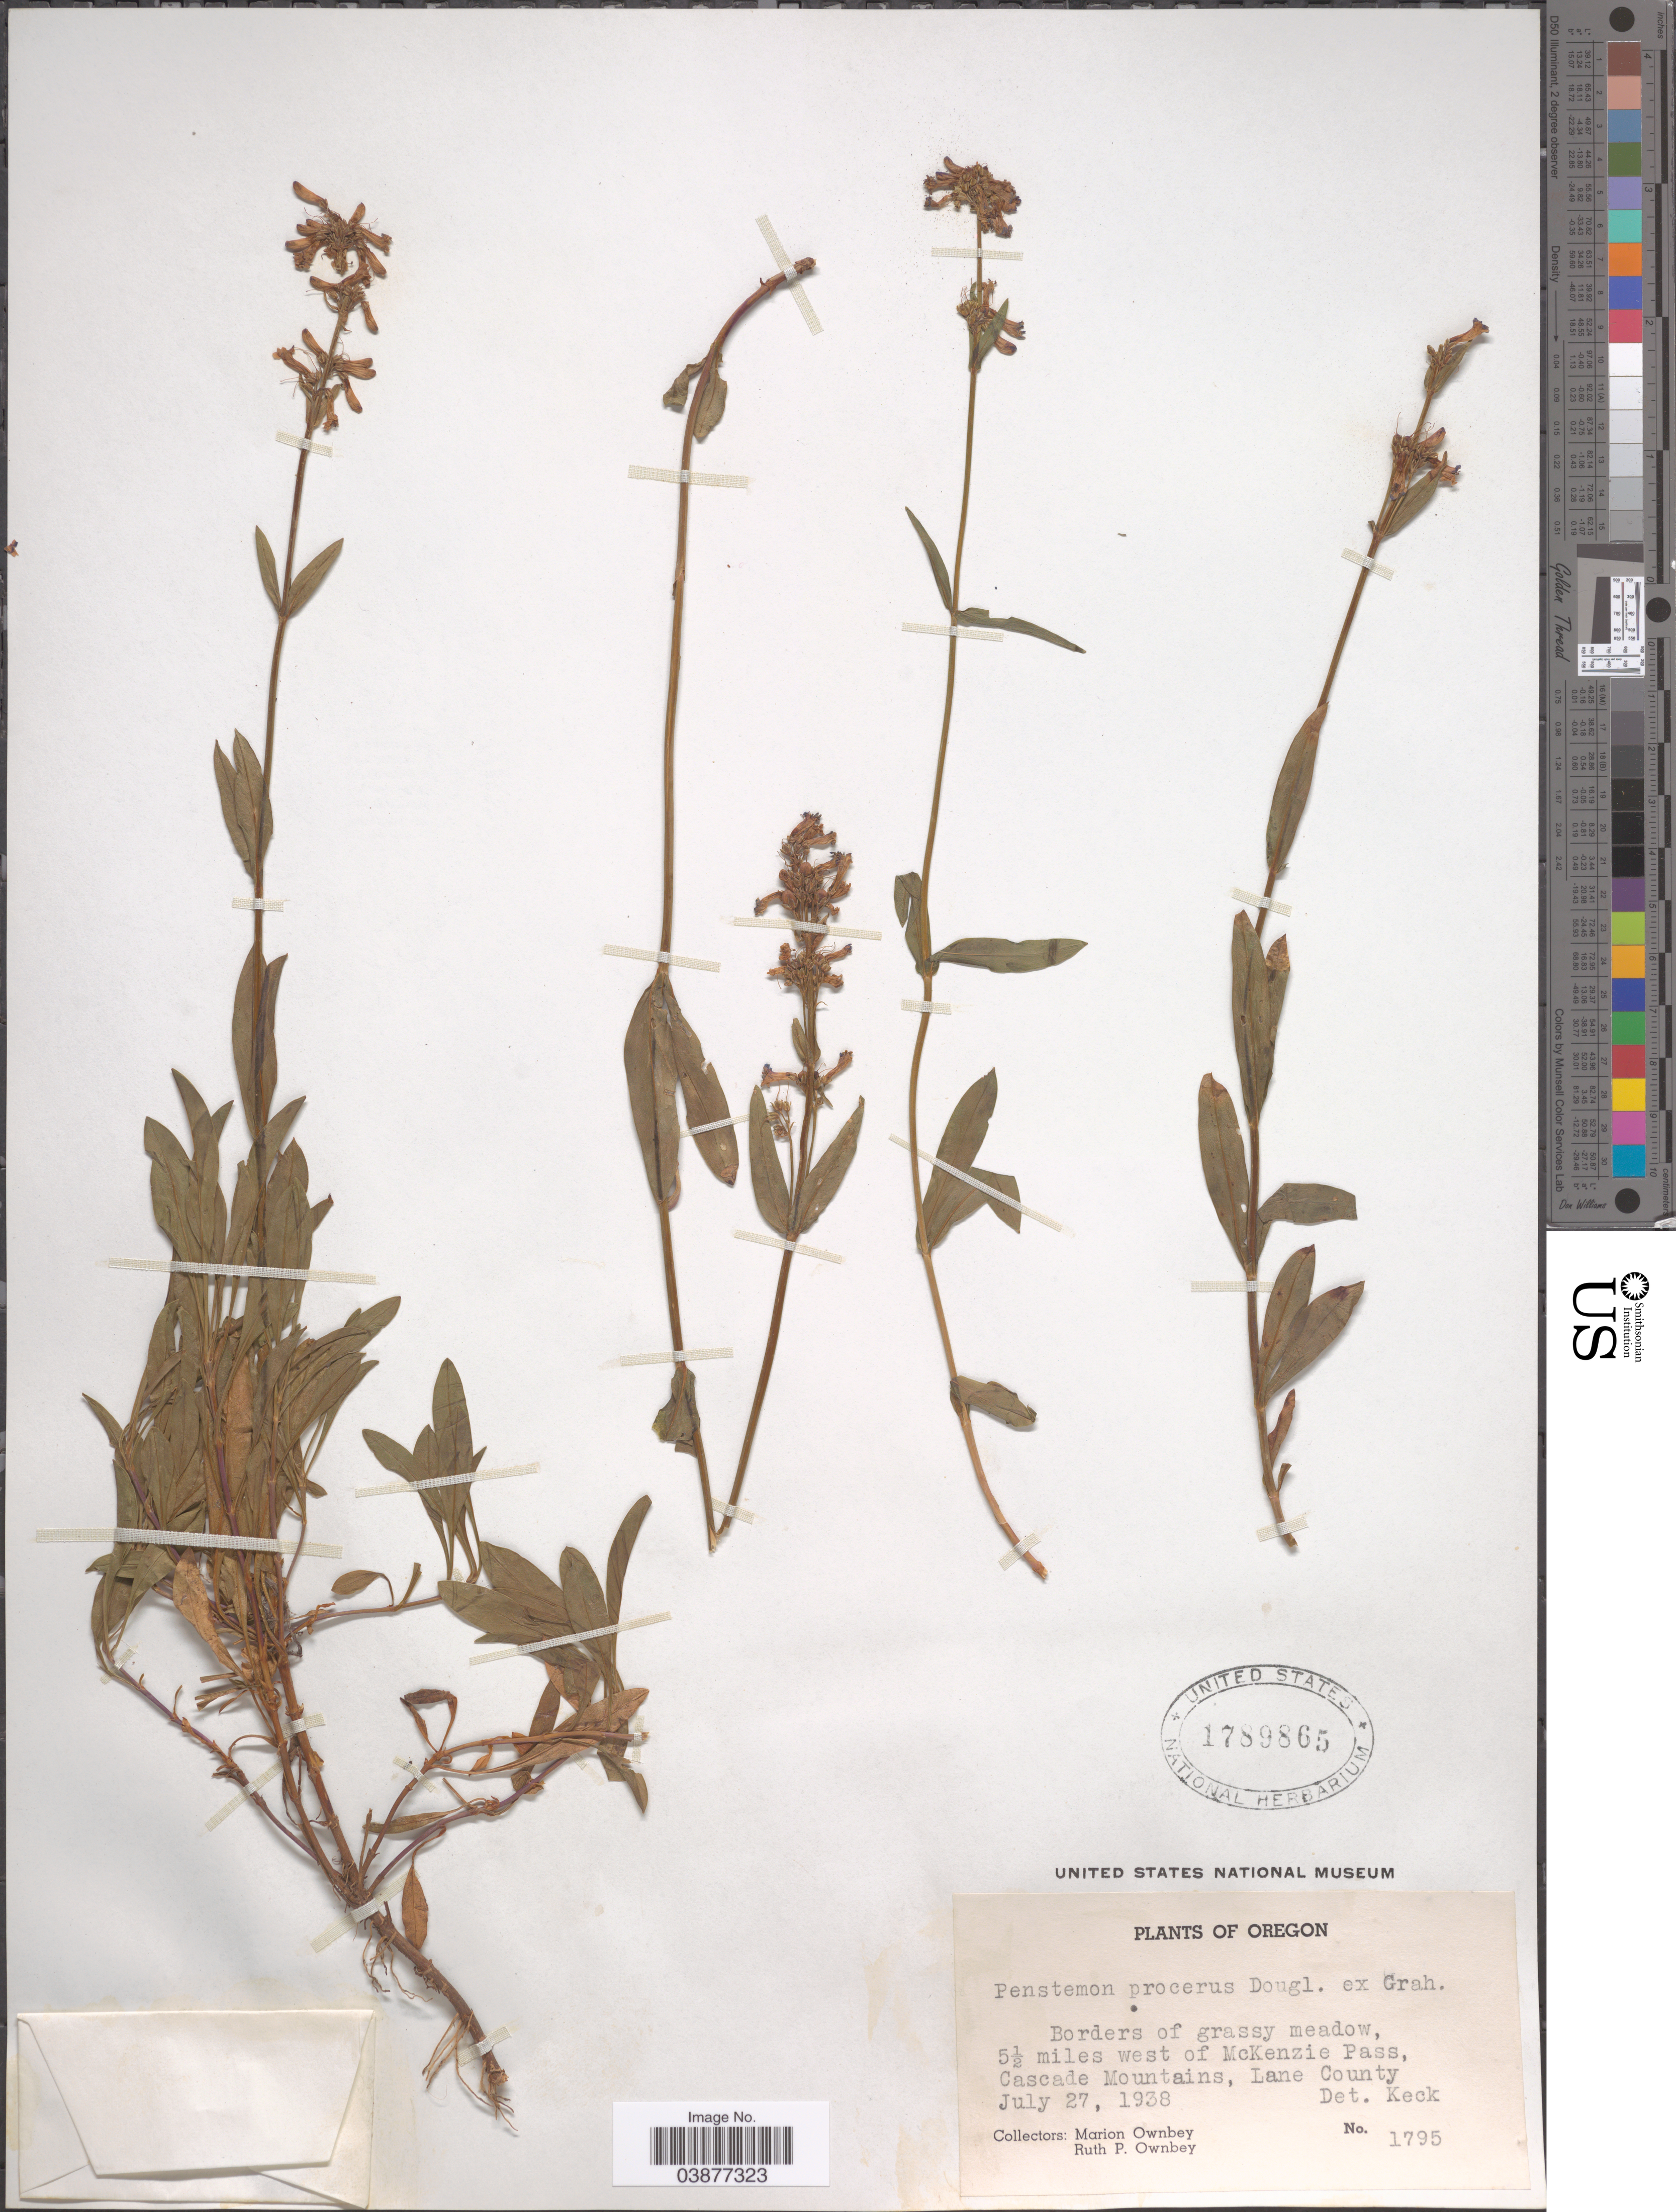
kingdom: Plantae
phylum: Tracheophyta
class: Magnoliopsida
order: Lamiales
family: Plantaginaceae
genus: Penstemon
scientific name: Penstemon procerus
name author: Douglas ex Graham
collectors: M. Ownbey & R. Ownbey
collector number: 1795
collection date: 1938-07-27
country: United States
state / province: Oregon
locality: Borders of grassy meadow, 5½ miles west of McKenzie Pass, Cascade Mountains, Lane County.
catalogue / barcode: US 1789865